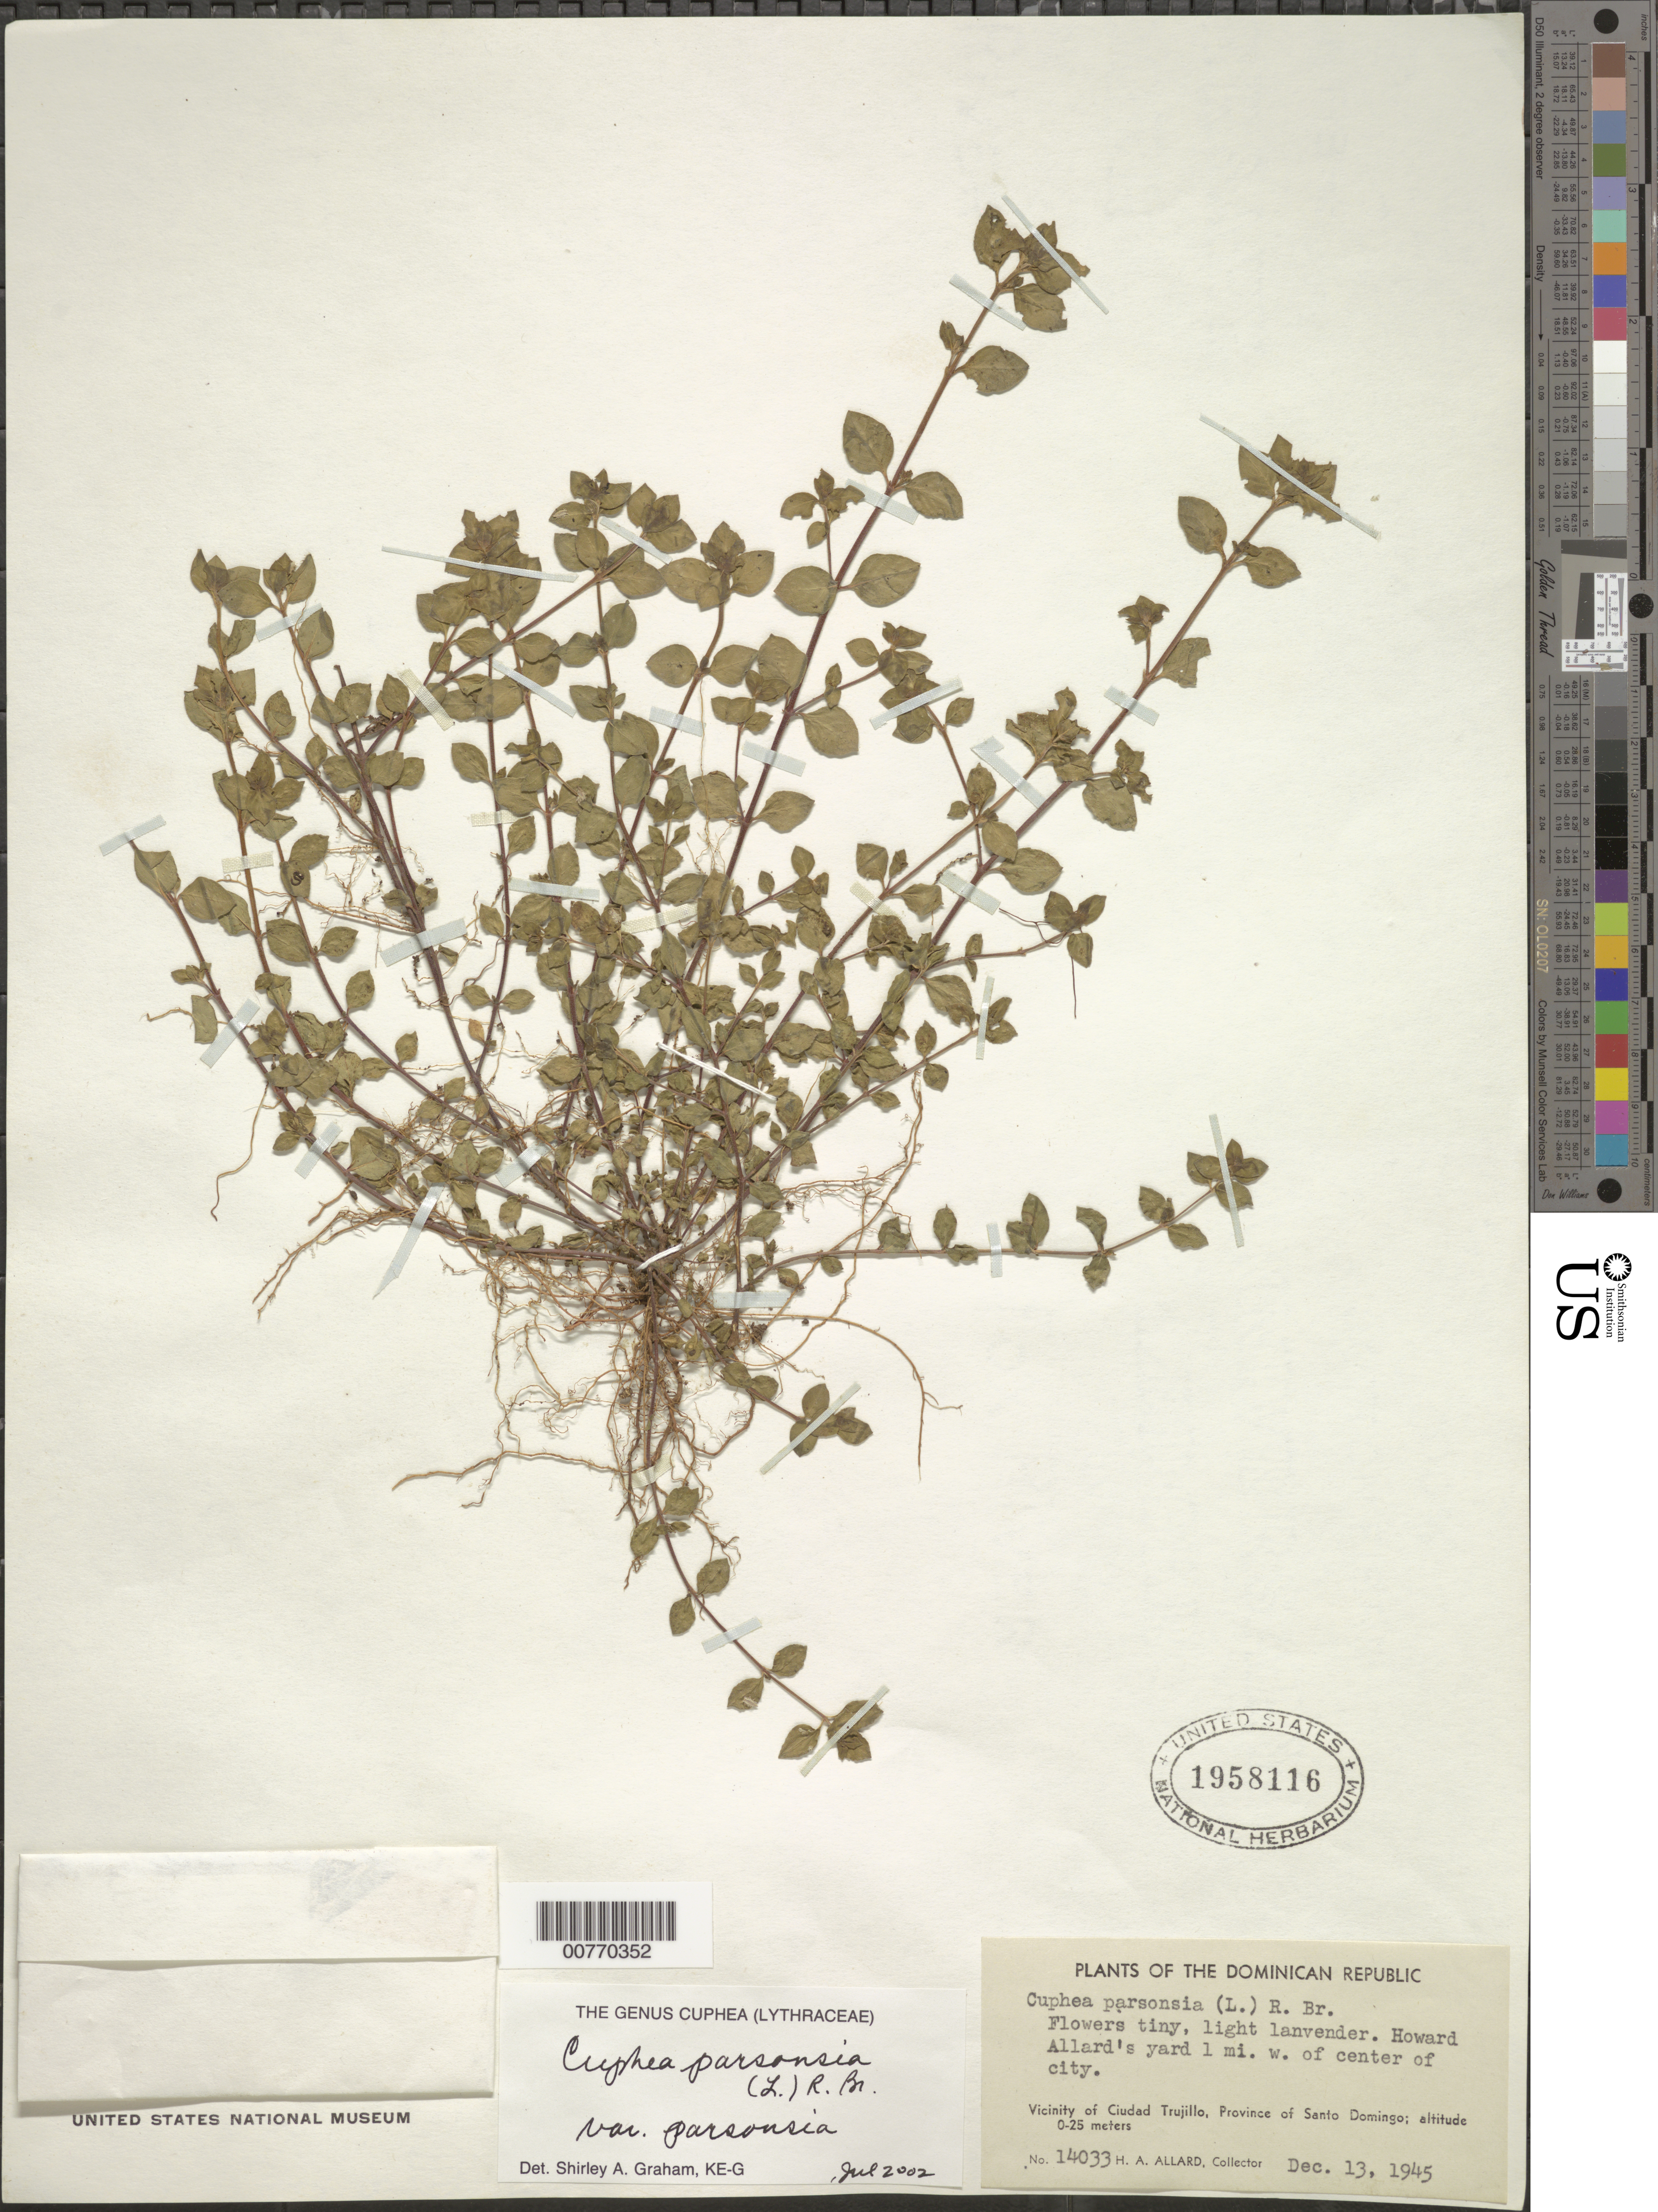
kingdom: Plantae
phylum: Tracheophyta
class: Magnoliopsida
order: Myrtales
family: Lythraceae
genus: Cuphea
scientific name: Cuphea parsonsia var. parsonsia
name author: (L.) R. Br. ex Steud.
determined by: Graham, Shirley Ann Tousch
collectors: H. A. Allard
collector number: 14033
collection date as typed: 13 Dec 1945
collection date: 1945-12-13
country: Dominican Republic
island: Hispaniola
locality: Vicinity of Trujillo, Province of Santo Domingo, Howard Allard's yard, 1 mile west of center of city.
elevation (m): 0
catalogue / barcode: US 1958116